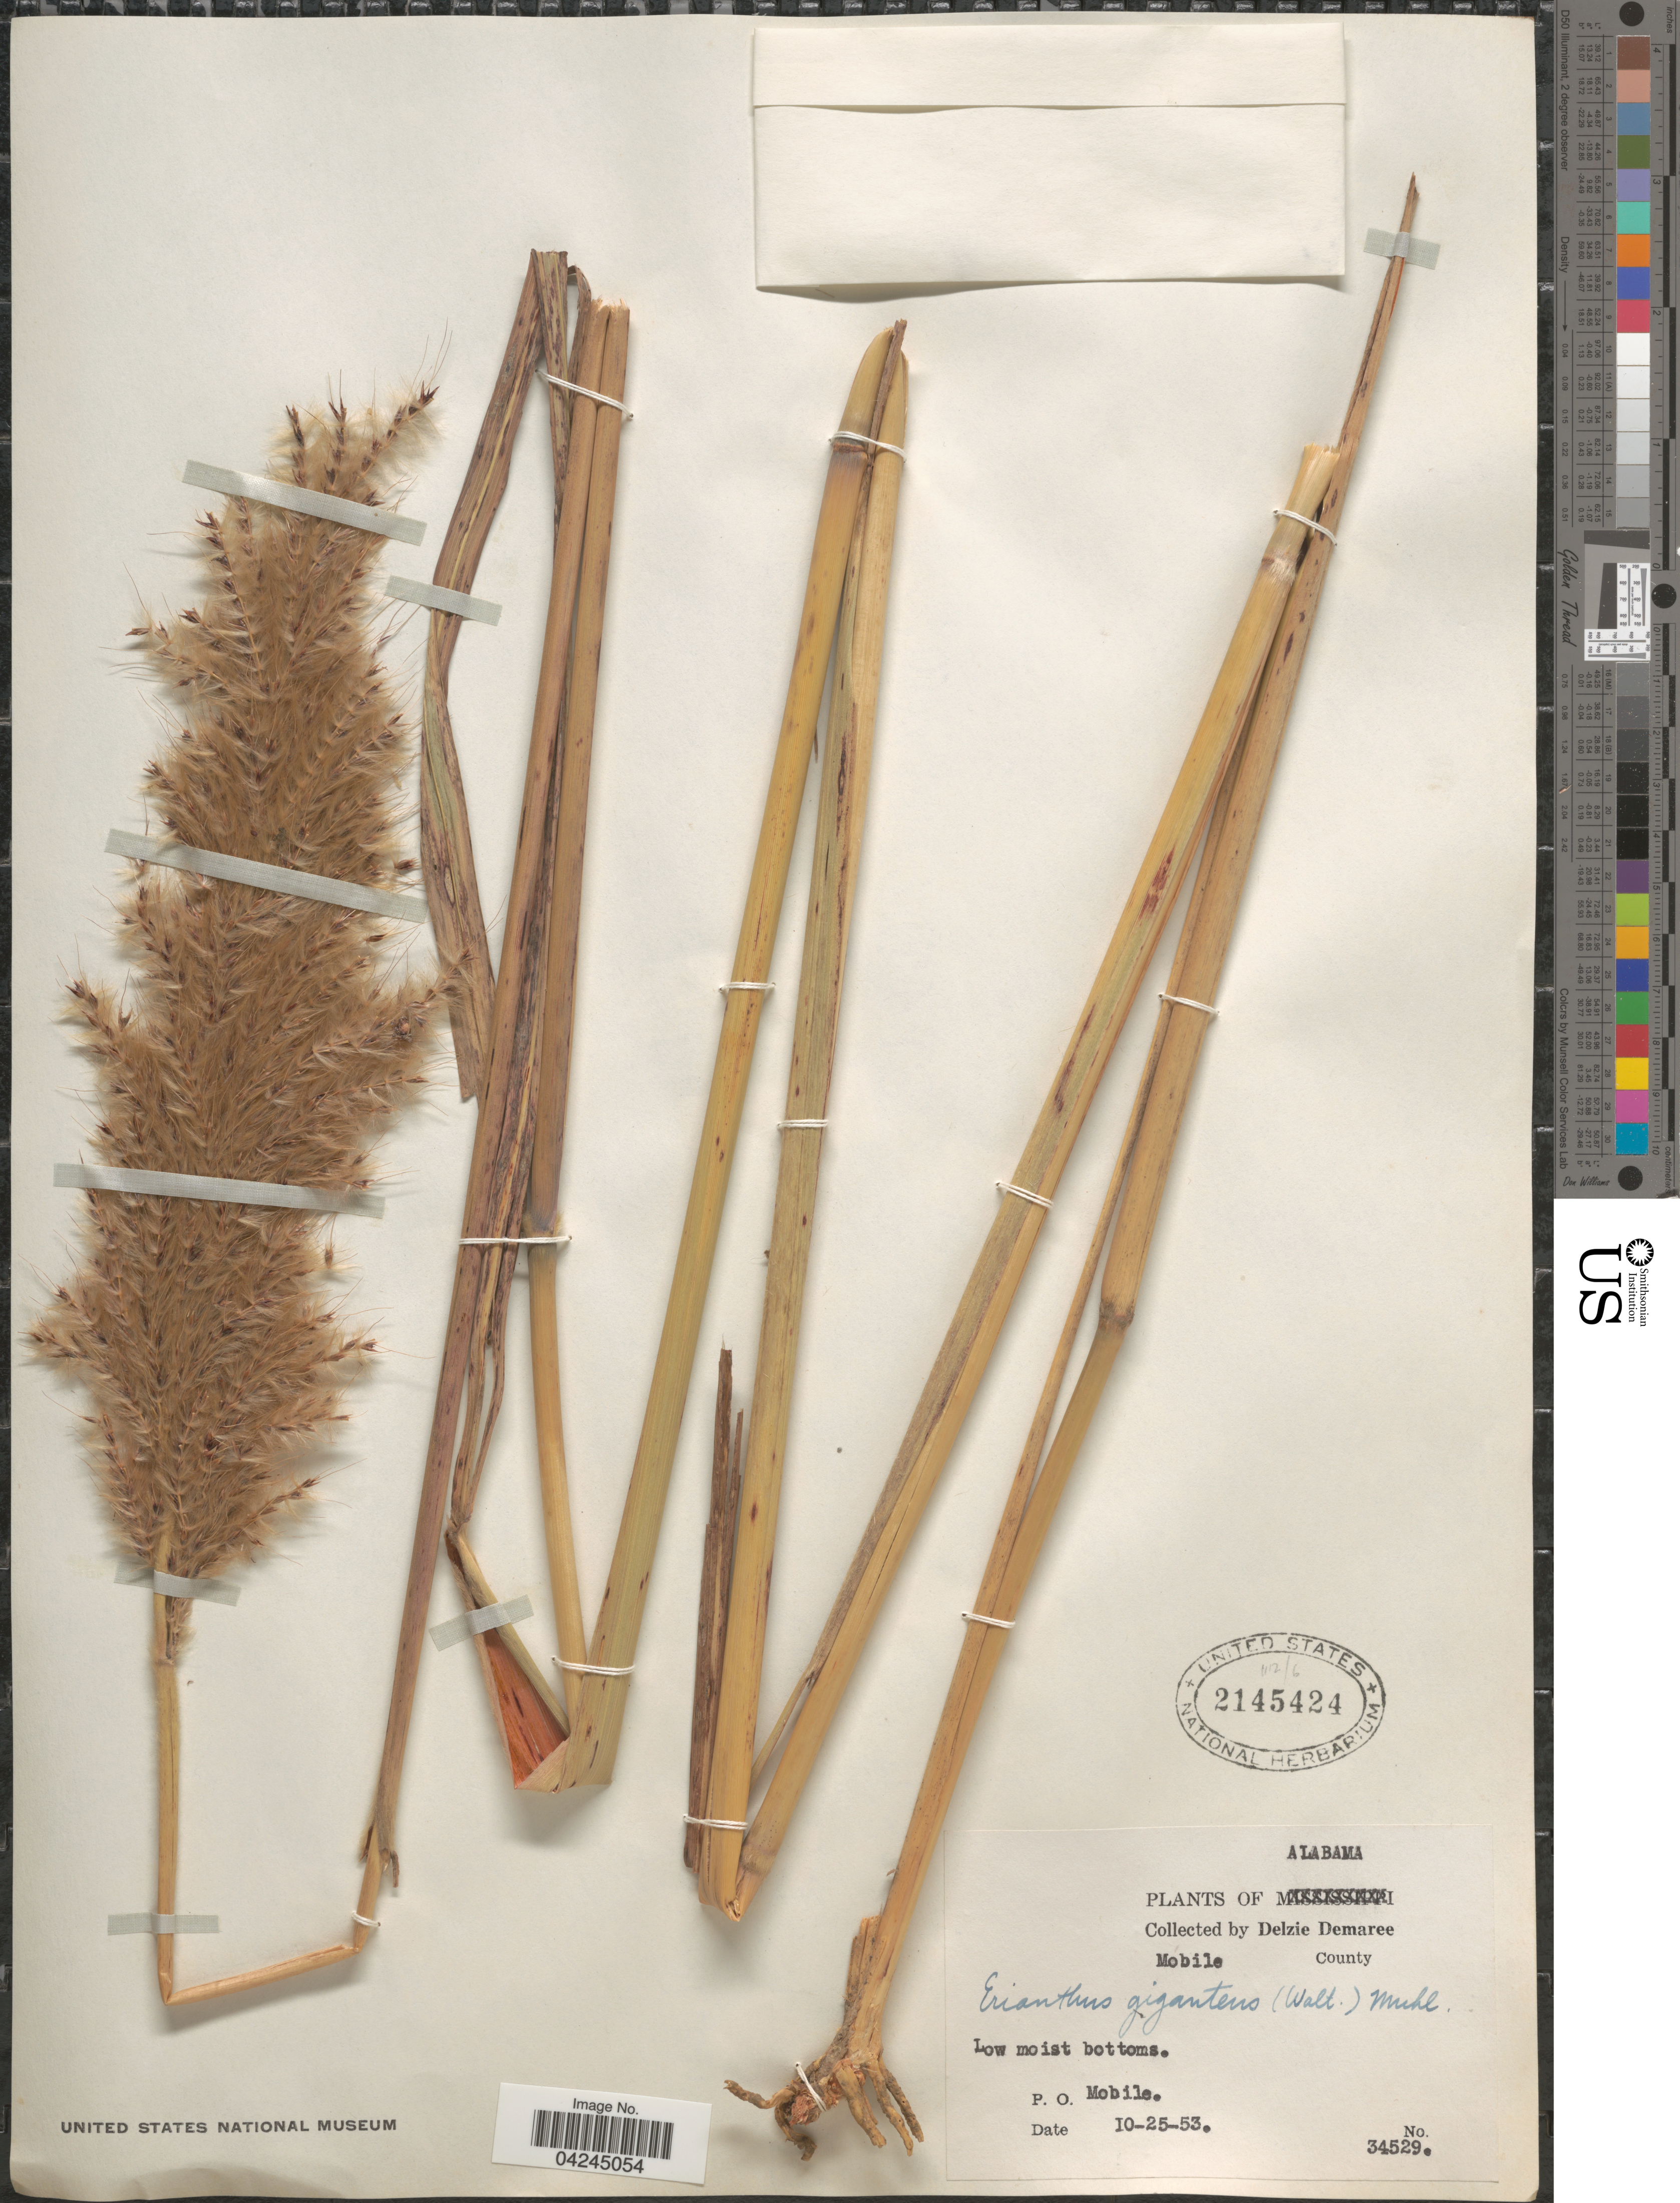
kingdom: Plantae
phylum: Tracheophyta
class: Liliopsida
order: Poales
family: Poaceae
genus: Erianthus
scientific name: Erianthus giganteus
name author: (Walter) P. Beauv.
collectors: D. Demaree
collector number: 34529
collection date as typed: Transcribed d/m/y: 25/10/53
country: United States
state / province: Alabama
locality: Mobile County. Low moist bottoms. P. O. Mobile.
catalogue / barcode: US 2145424